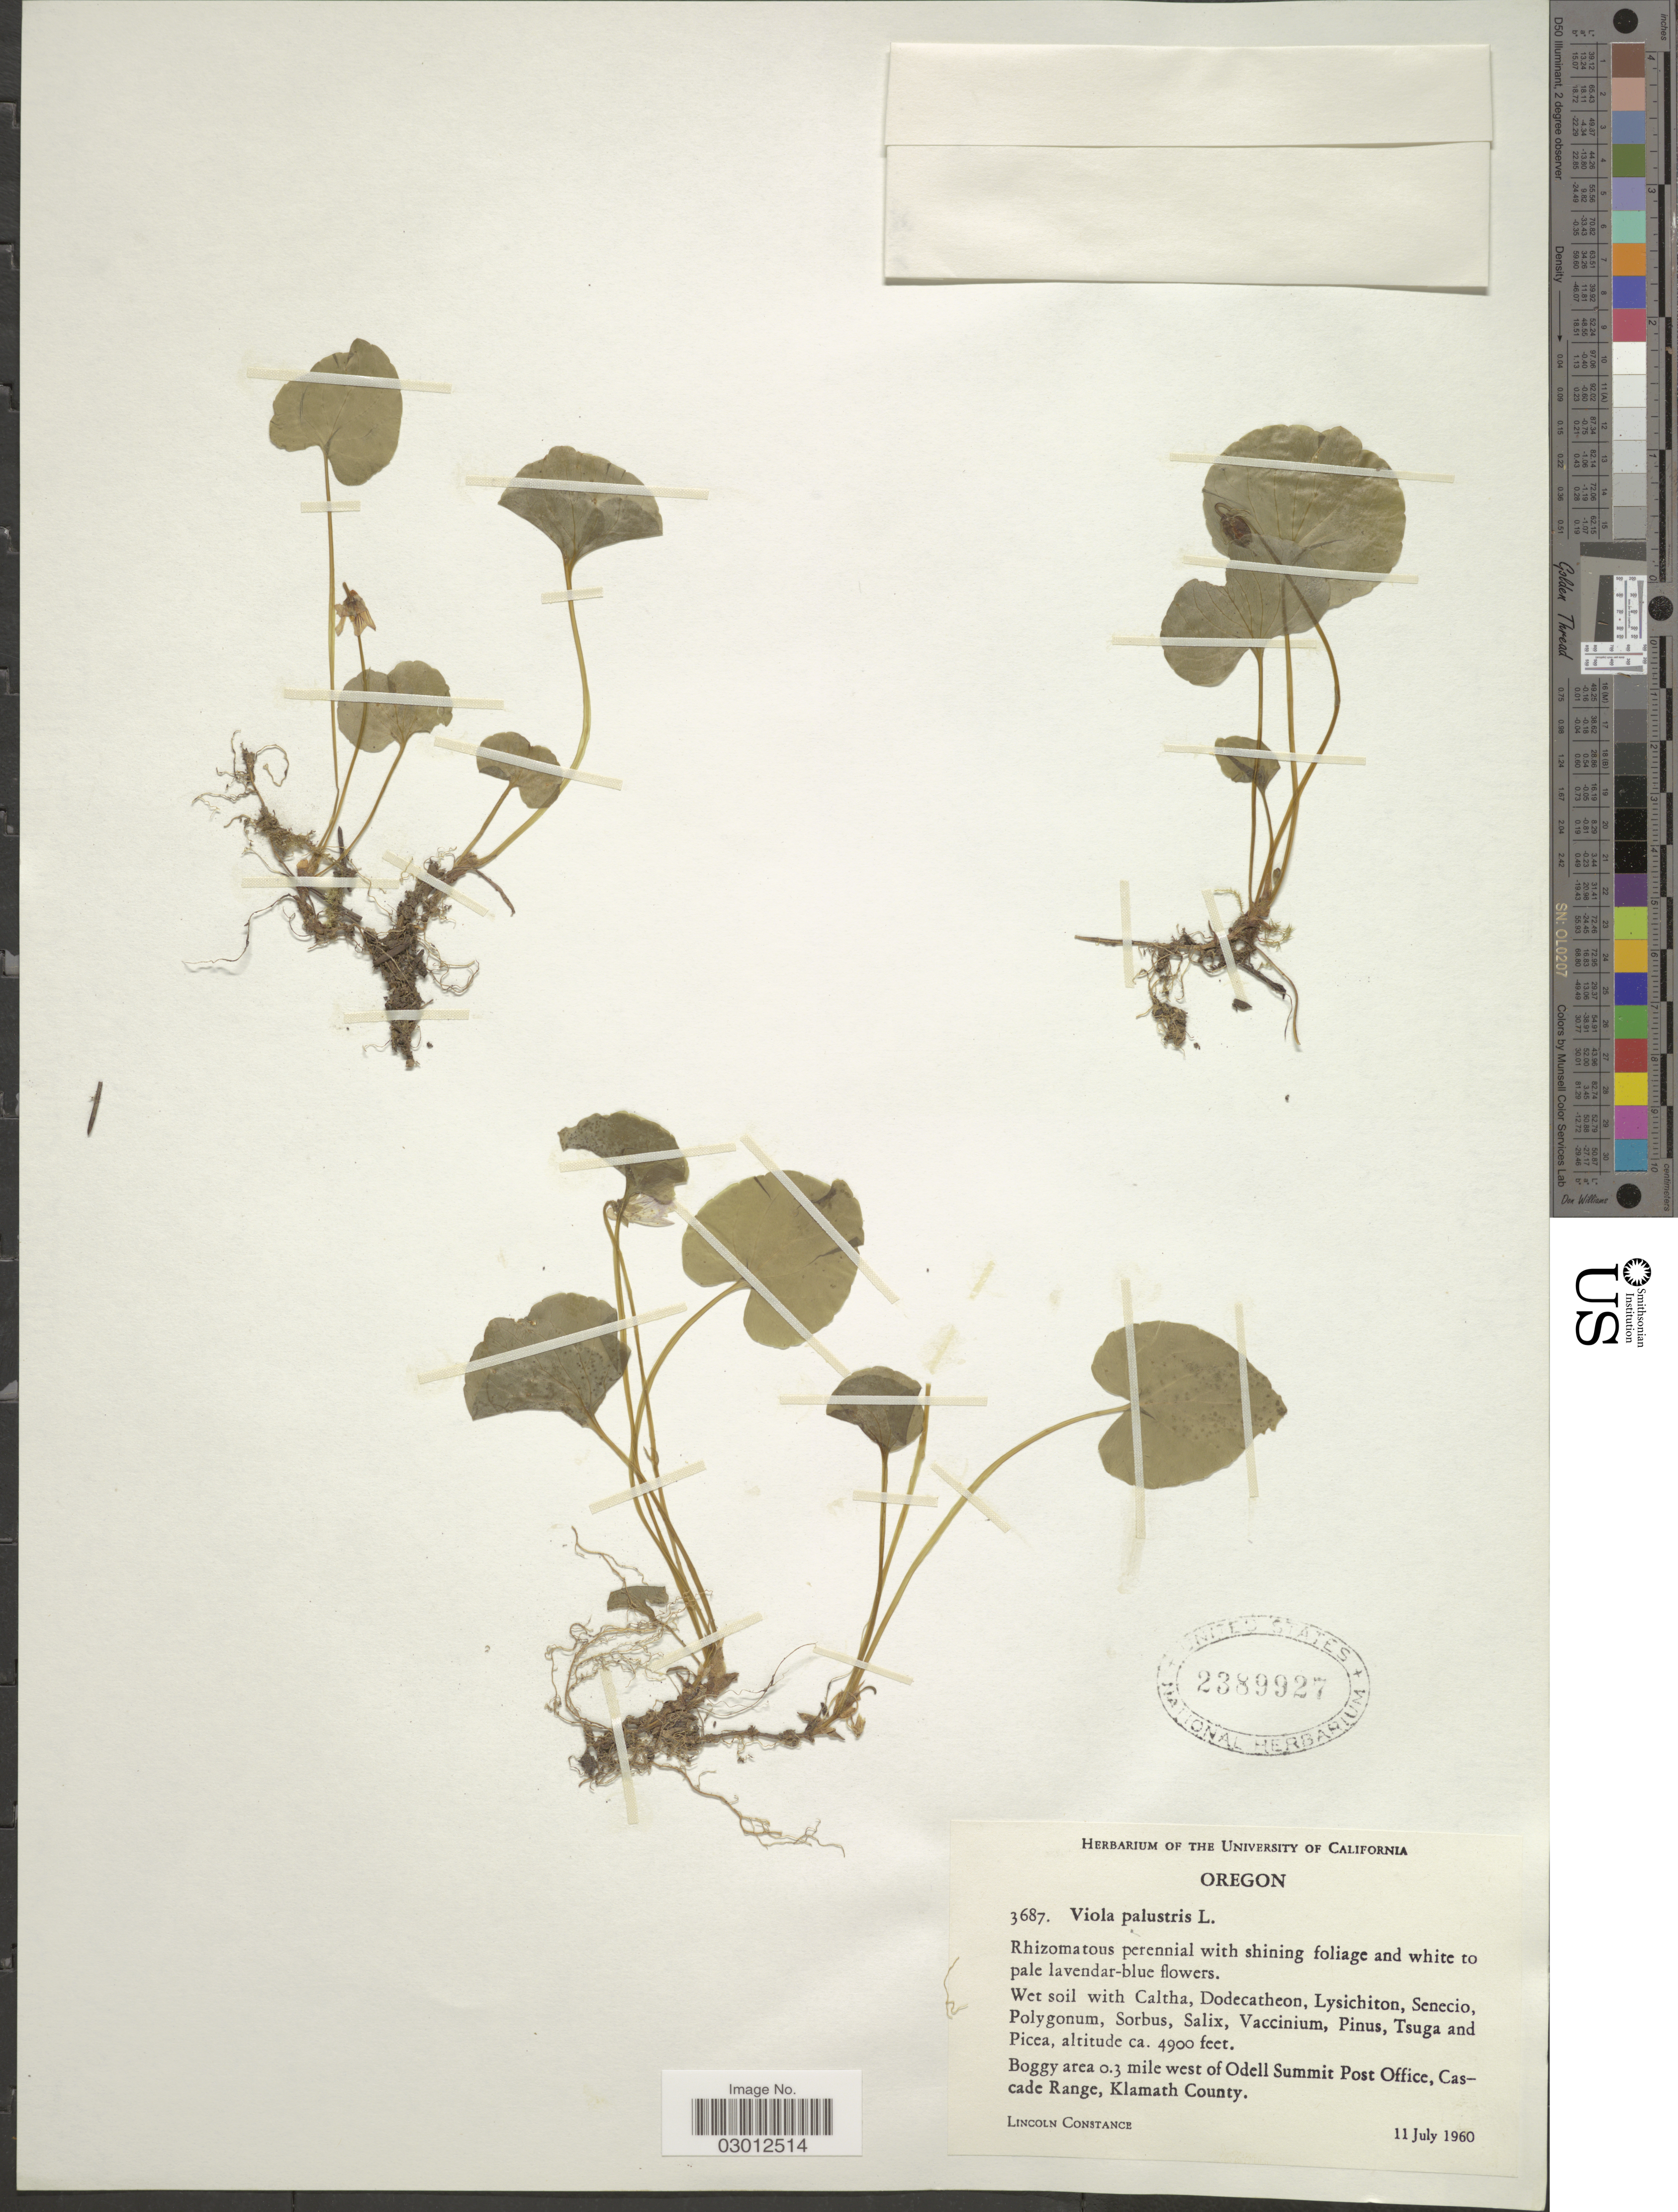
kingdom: Plantae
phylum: Tracheophyta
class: Magnoliopsida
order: Malpighiales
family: Violaceae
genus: Viola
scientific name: Viola palustris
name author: L.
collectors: L. Constance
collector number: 3687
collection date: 1960-07-11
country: United States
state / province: Oregon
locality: Boggy area 0.3 mile west of Odell Summit Post Office, Cascade Range, Klamath County.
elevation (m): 1494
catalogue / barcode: US 2389927